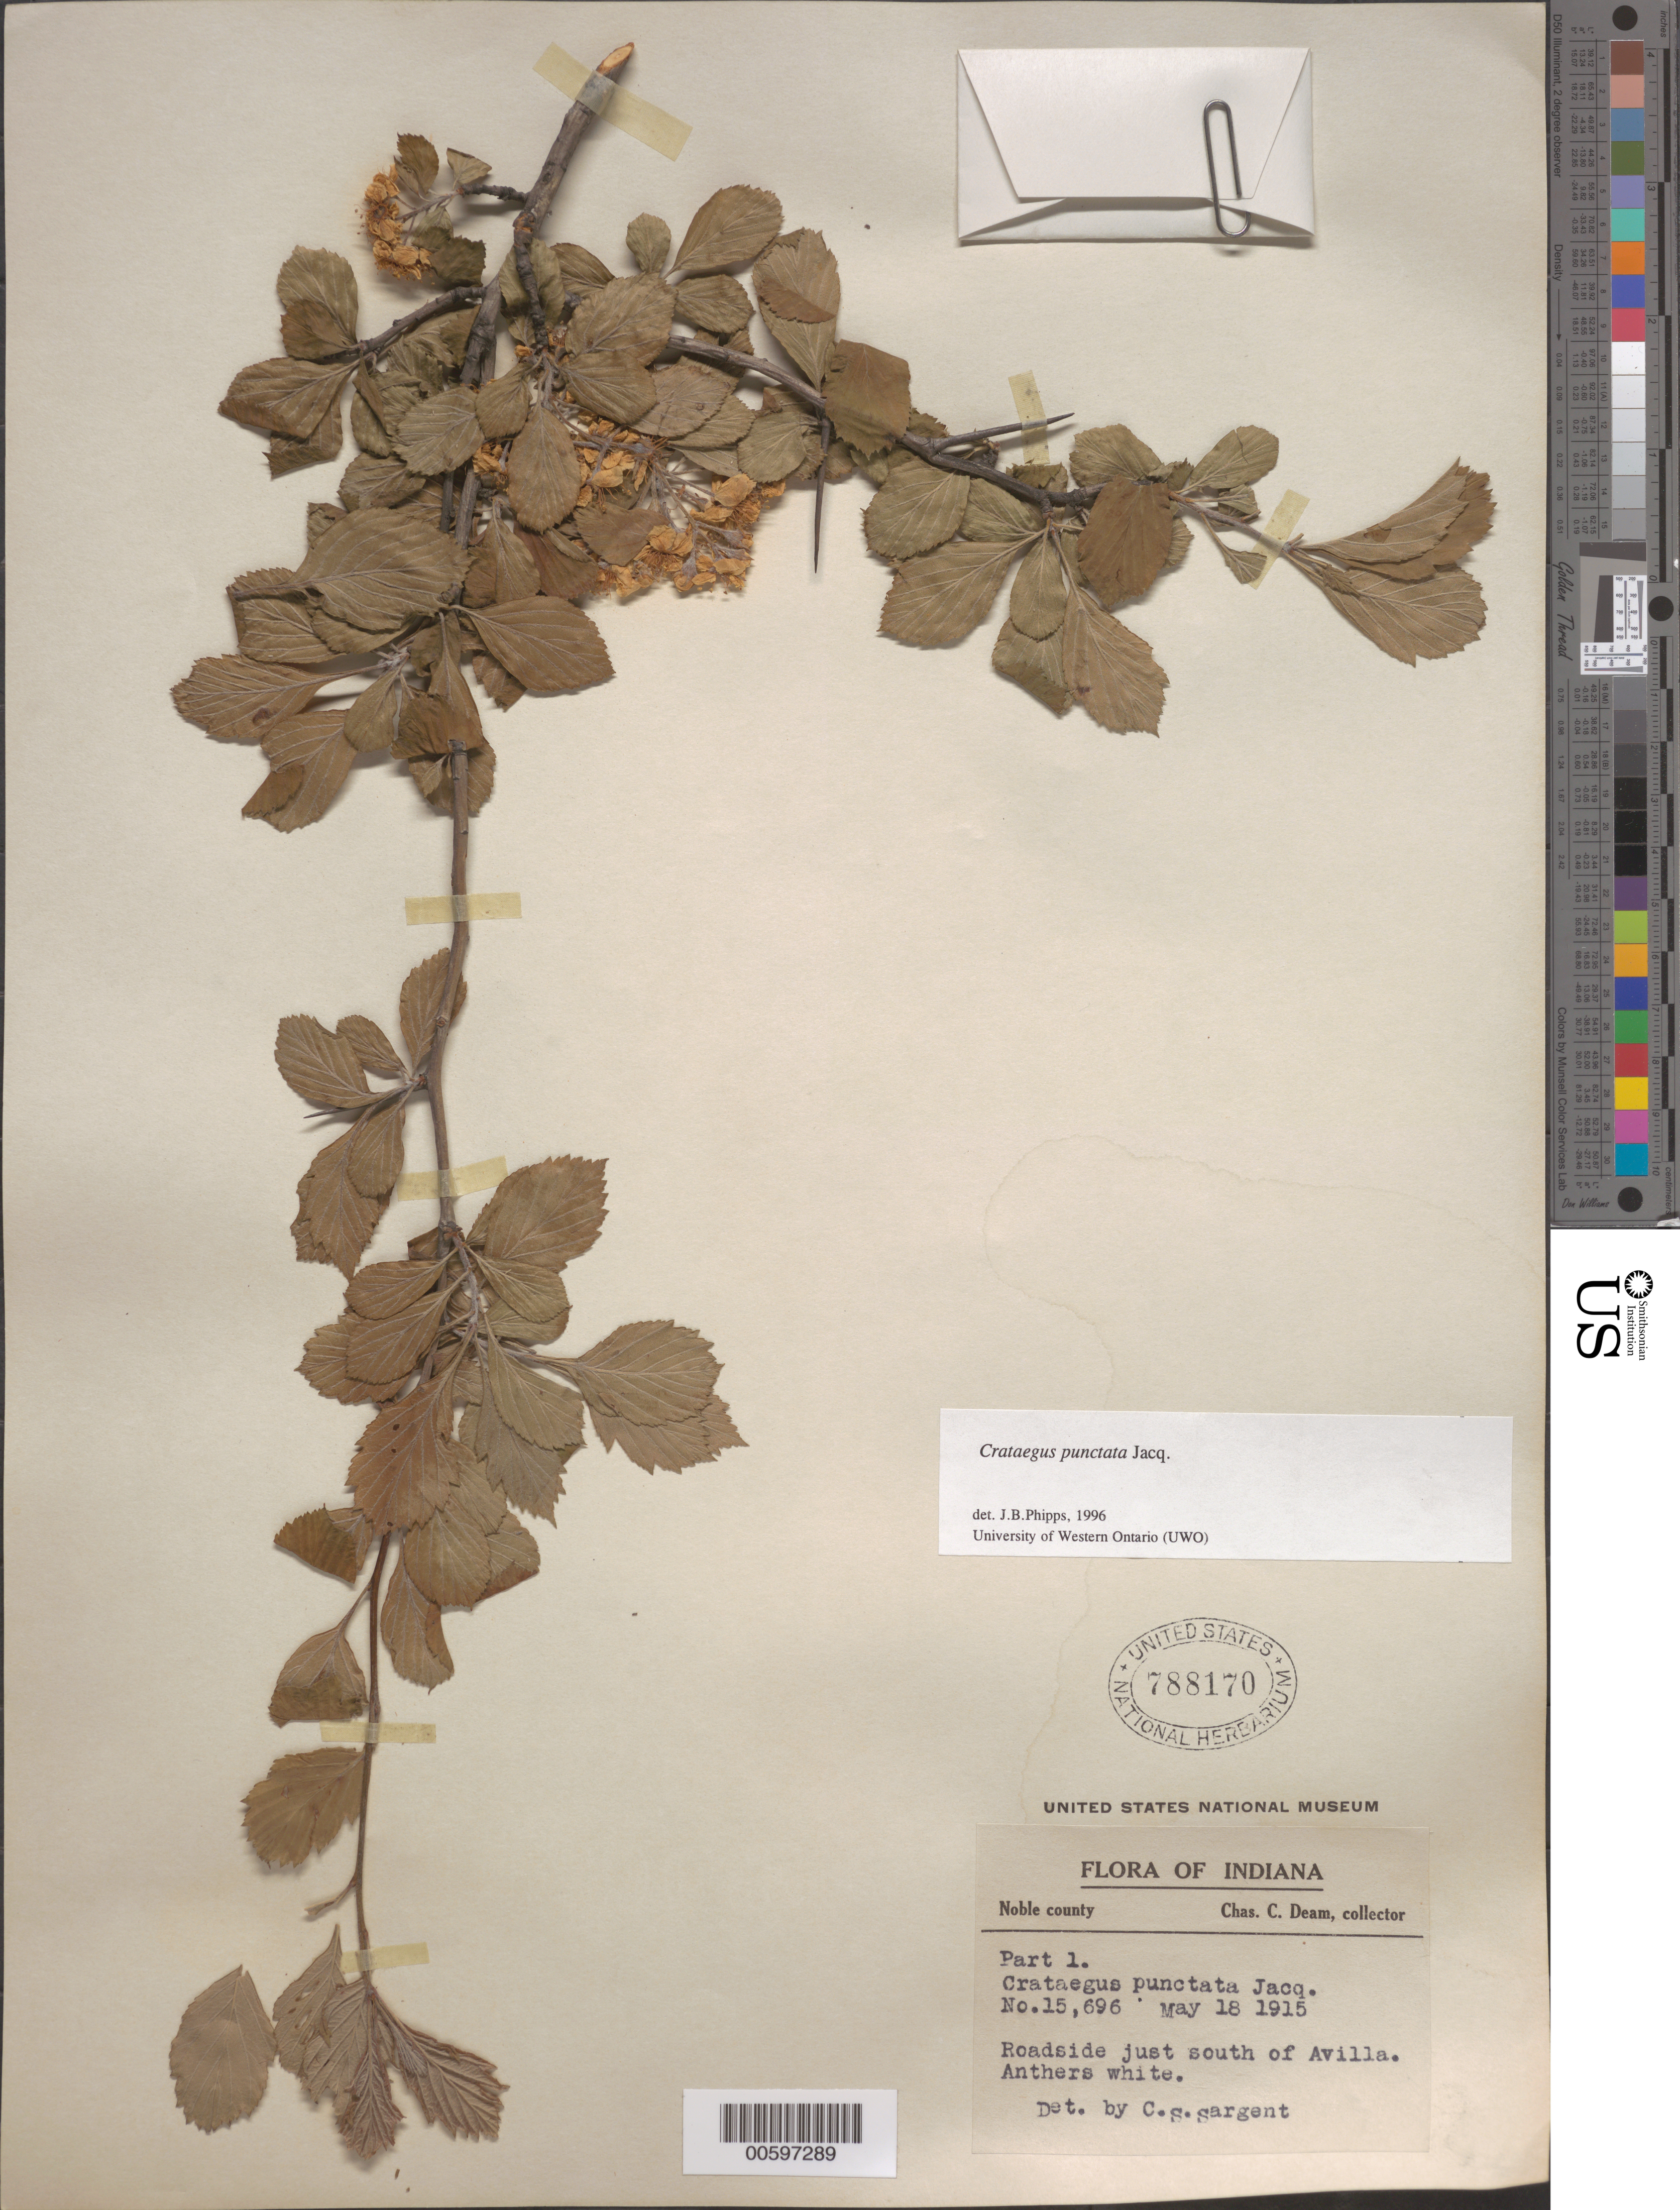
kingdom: Plantae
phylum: Tracheophyta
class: Magnoliopsida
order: Rosales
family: Rosaceae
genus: Crataegus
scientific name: Crataegus punctata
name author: Jacq.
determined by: Sargent, C. S.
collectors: C. C. Deam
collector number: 15696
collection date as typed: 18 May 1915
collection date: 1915-05-18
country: United States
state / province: Indiana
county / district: Noble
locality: Just S of Avilla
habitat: Roadside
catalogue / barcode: US 788170